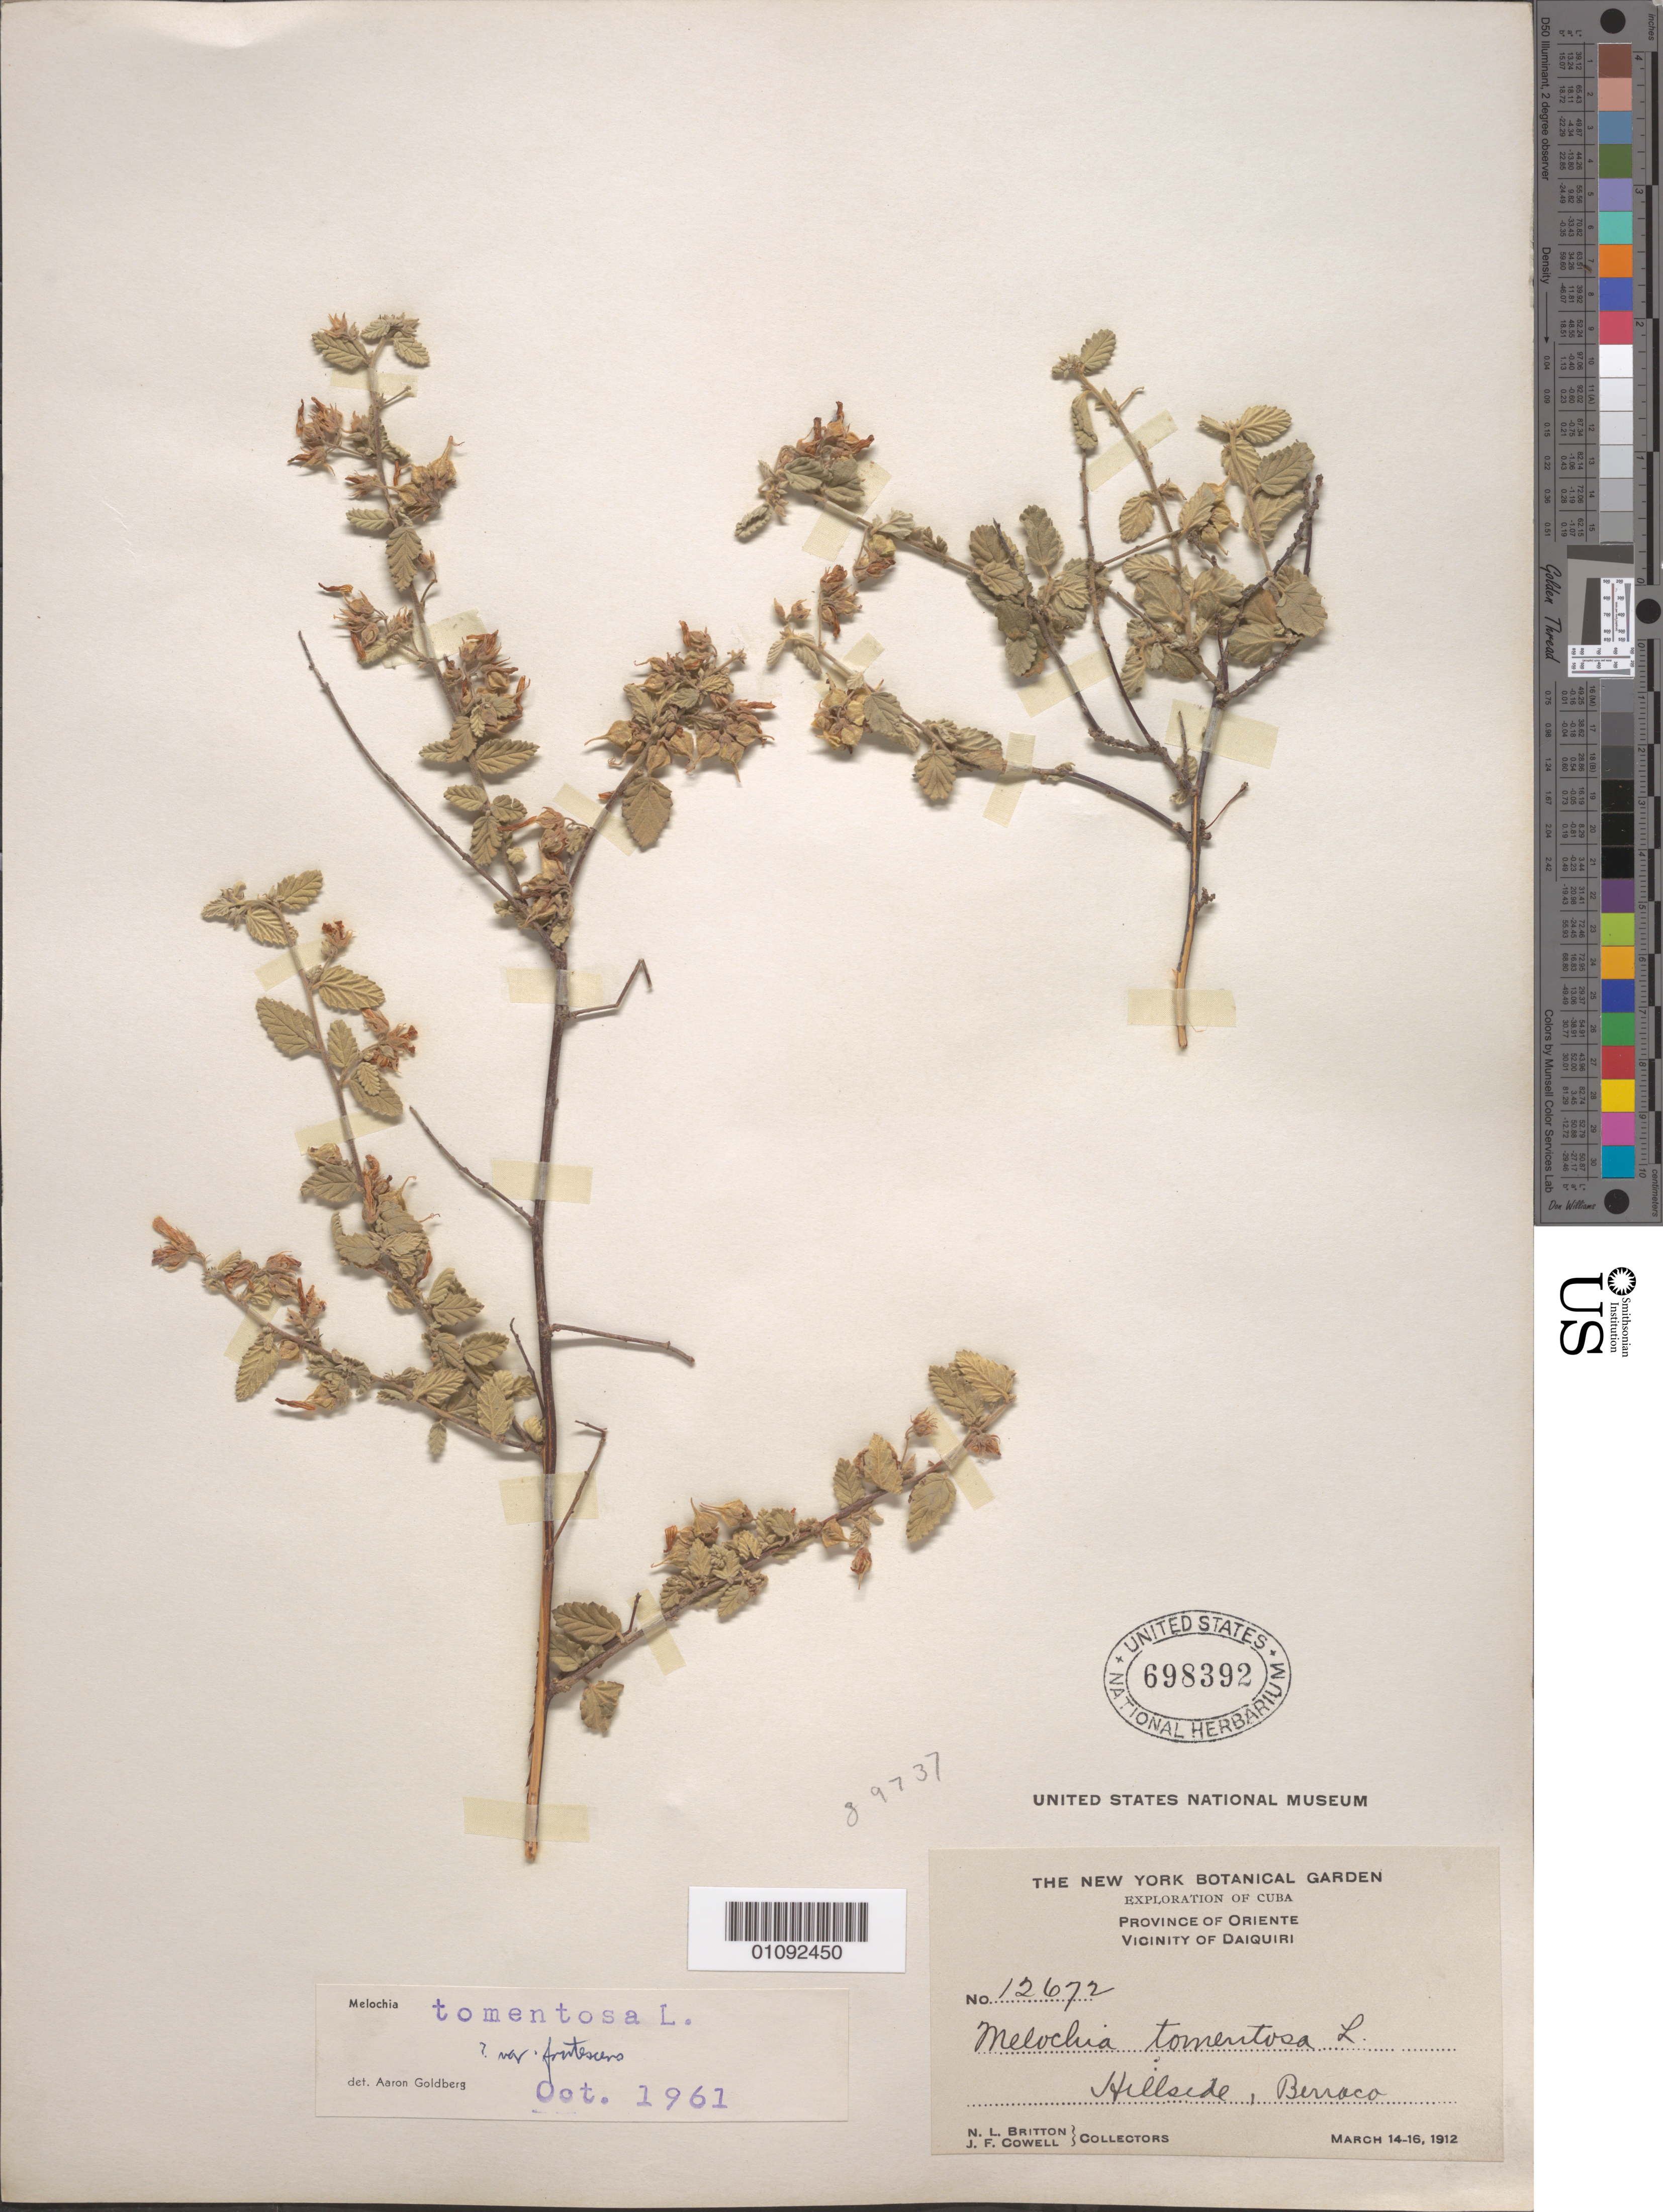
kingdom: Plantae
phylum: Tracheophyta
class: Magnoliopsida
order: Malvales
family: Malvaceae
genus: Melochia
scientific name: Melochia tomentosa var. frutescens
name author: DC.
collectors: N. Britton & J. F. Cowell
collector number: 12672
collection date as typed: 14 Mar 1912 to 16 Mar 1912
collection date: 1912-03-14/1912-03-16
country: Cuba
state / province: Santiago de Cuba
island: Cuba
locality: Hillside, Berraco, Vicinity of Daiquiri, Province of Oriente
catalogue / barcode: US 698392